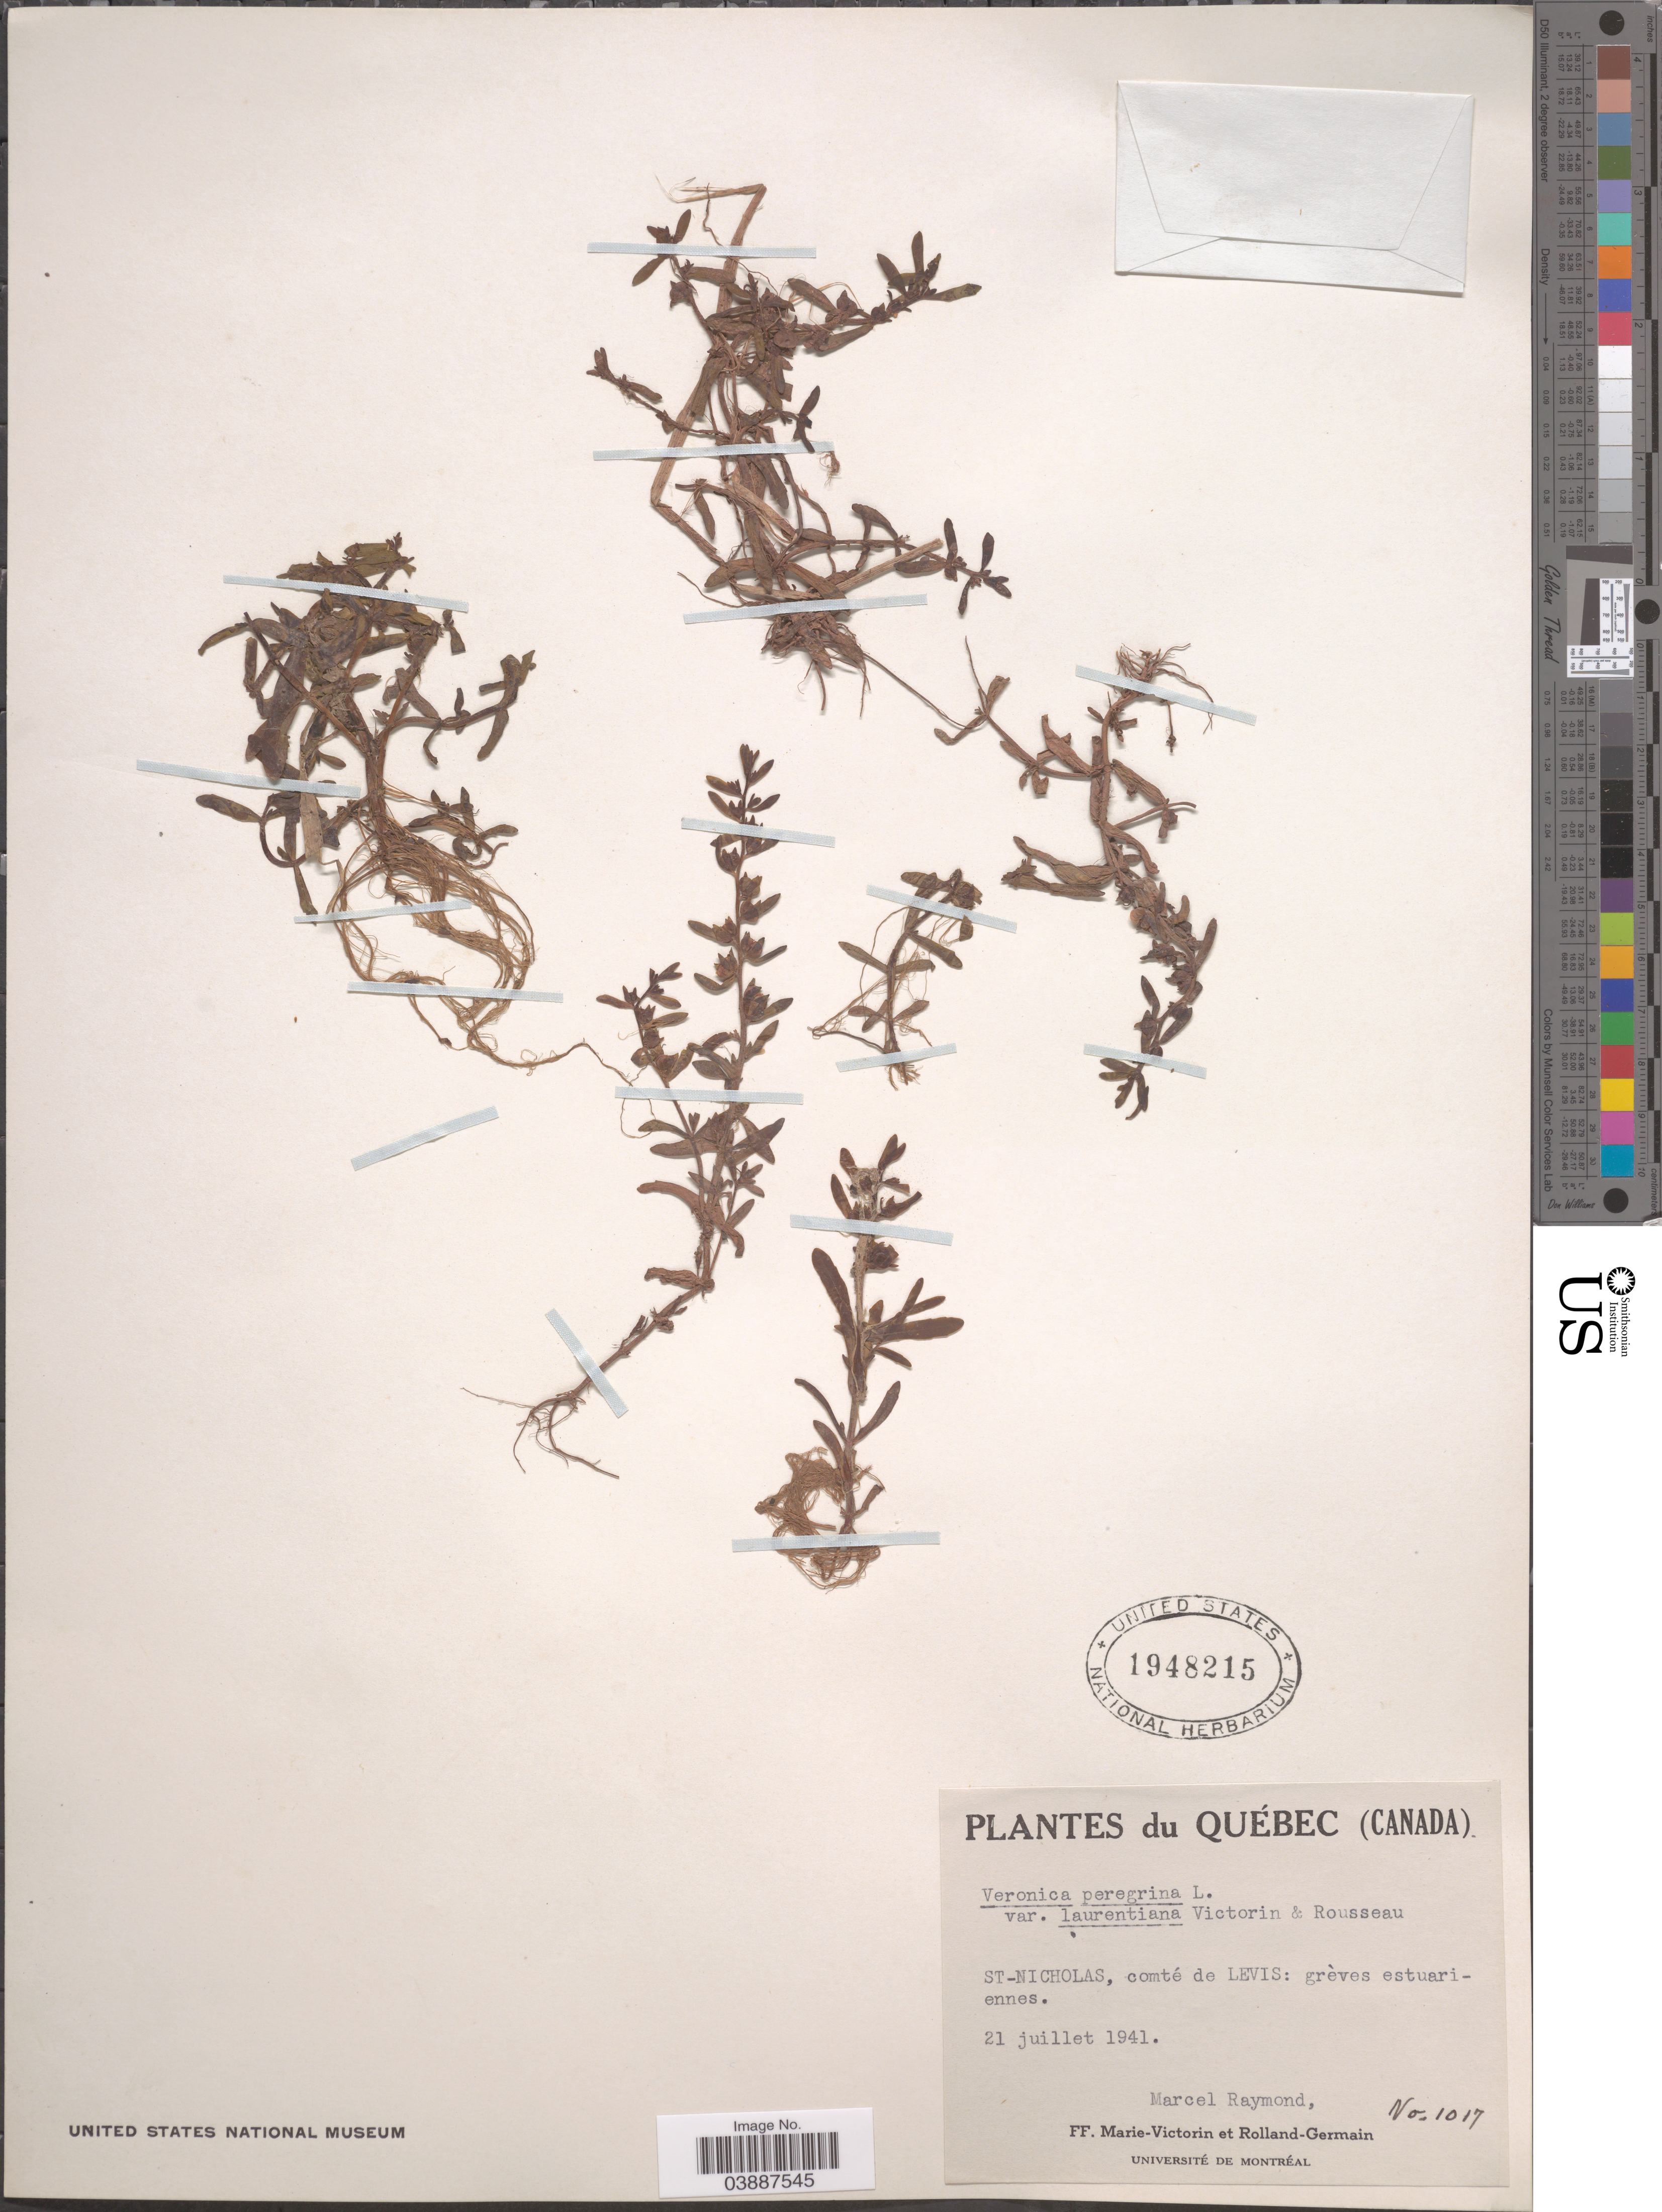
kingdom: Plantae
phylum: Tracheophyta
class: Magnoliopsida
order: Lamiales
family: Plantaginaceae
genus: Veronica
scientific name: Veronica peregrina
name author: L.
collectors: F. Marie-Victorin, Rolland-Germain & M. Raymond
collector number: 1017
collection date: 1941-07-21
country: Canada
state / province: Quebec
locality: St. Nicholas, comté de Levis: grèves estuariennes.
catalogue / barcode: US 1948215